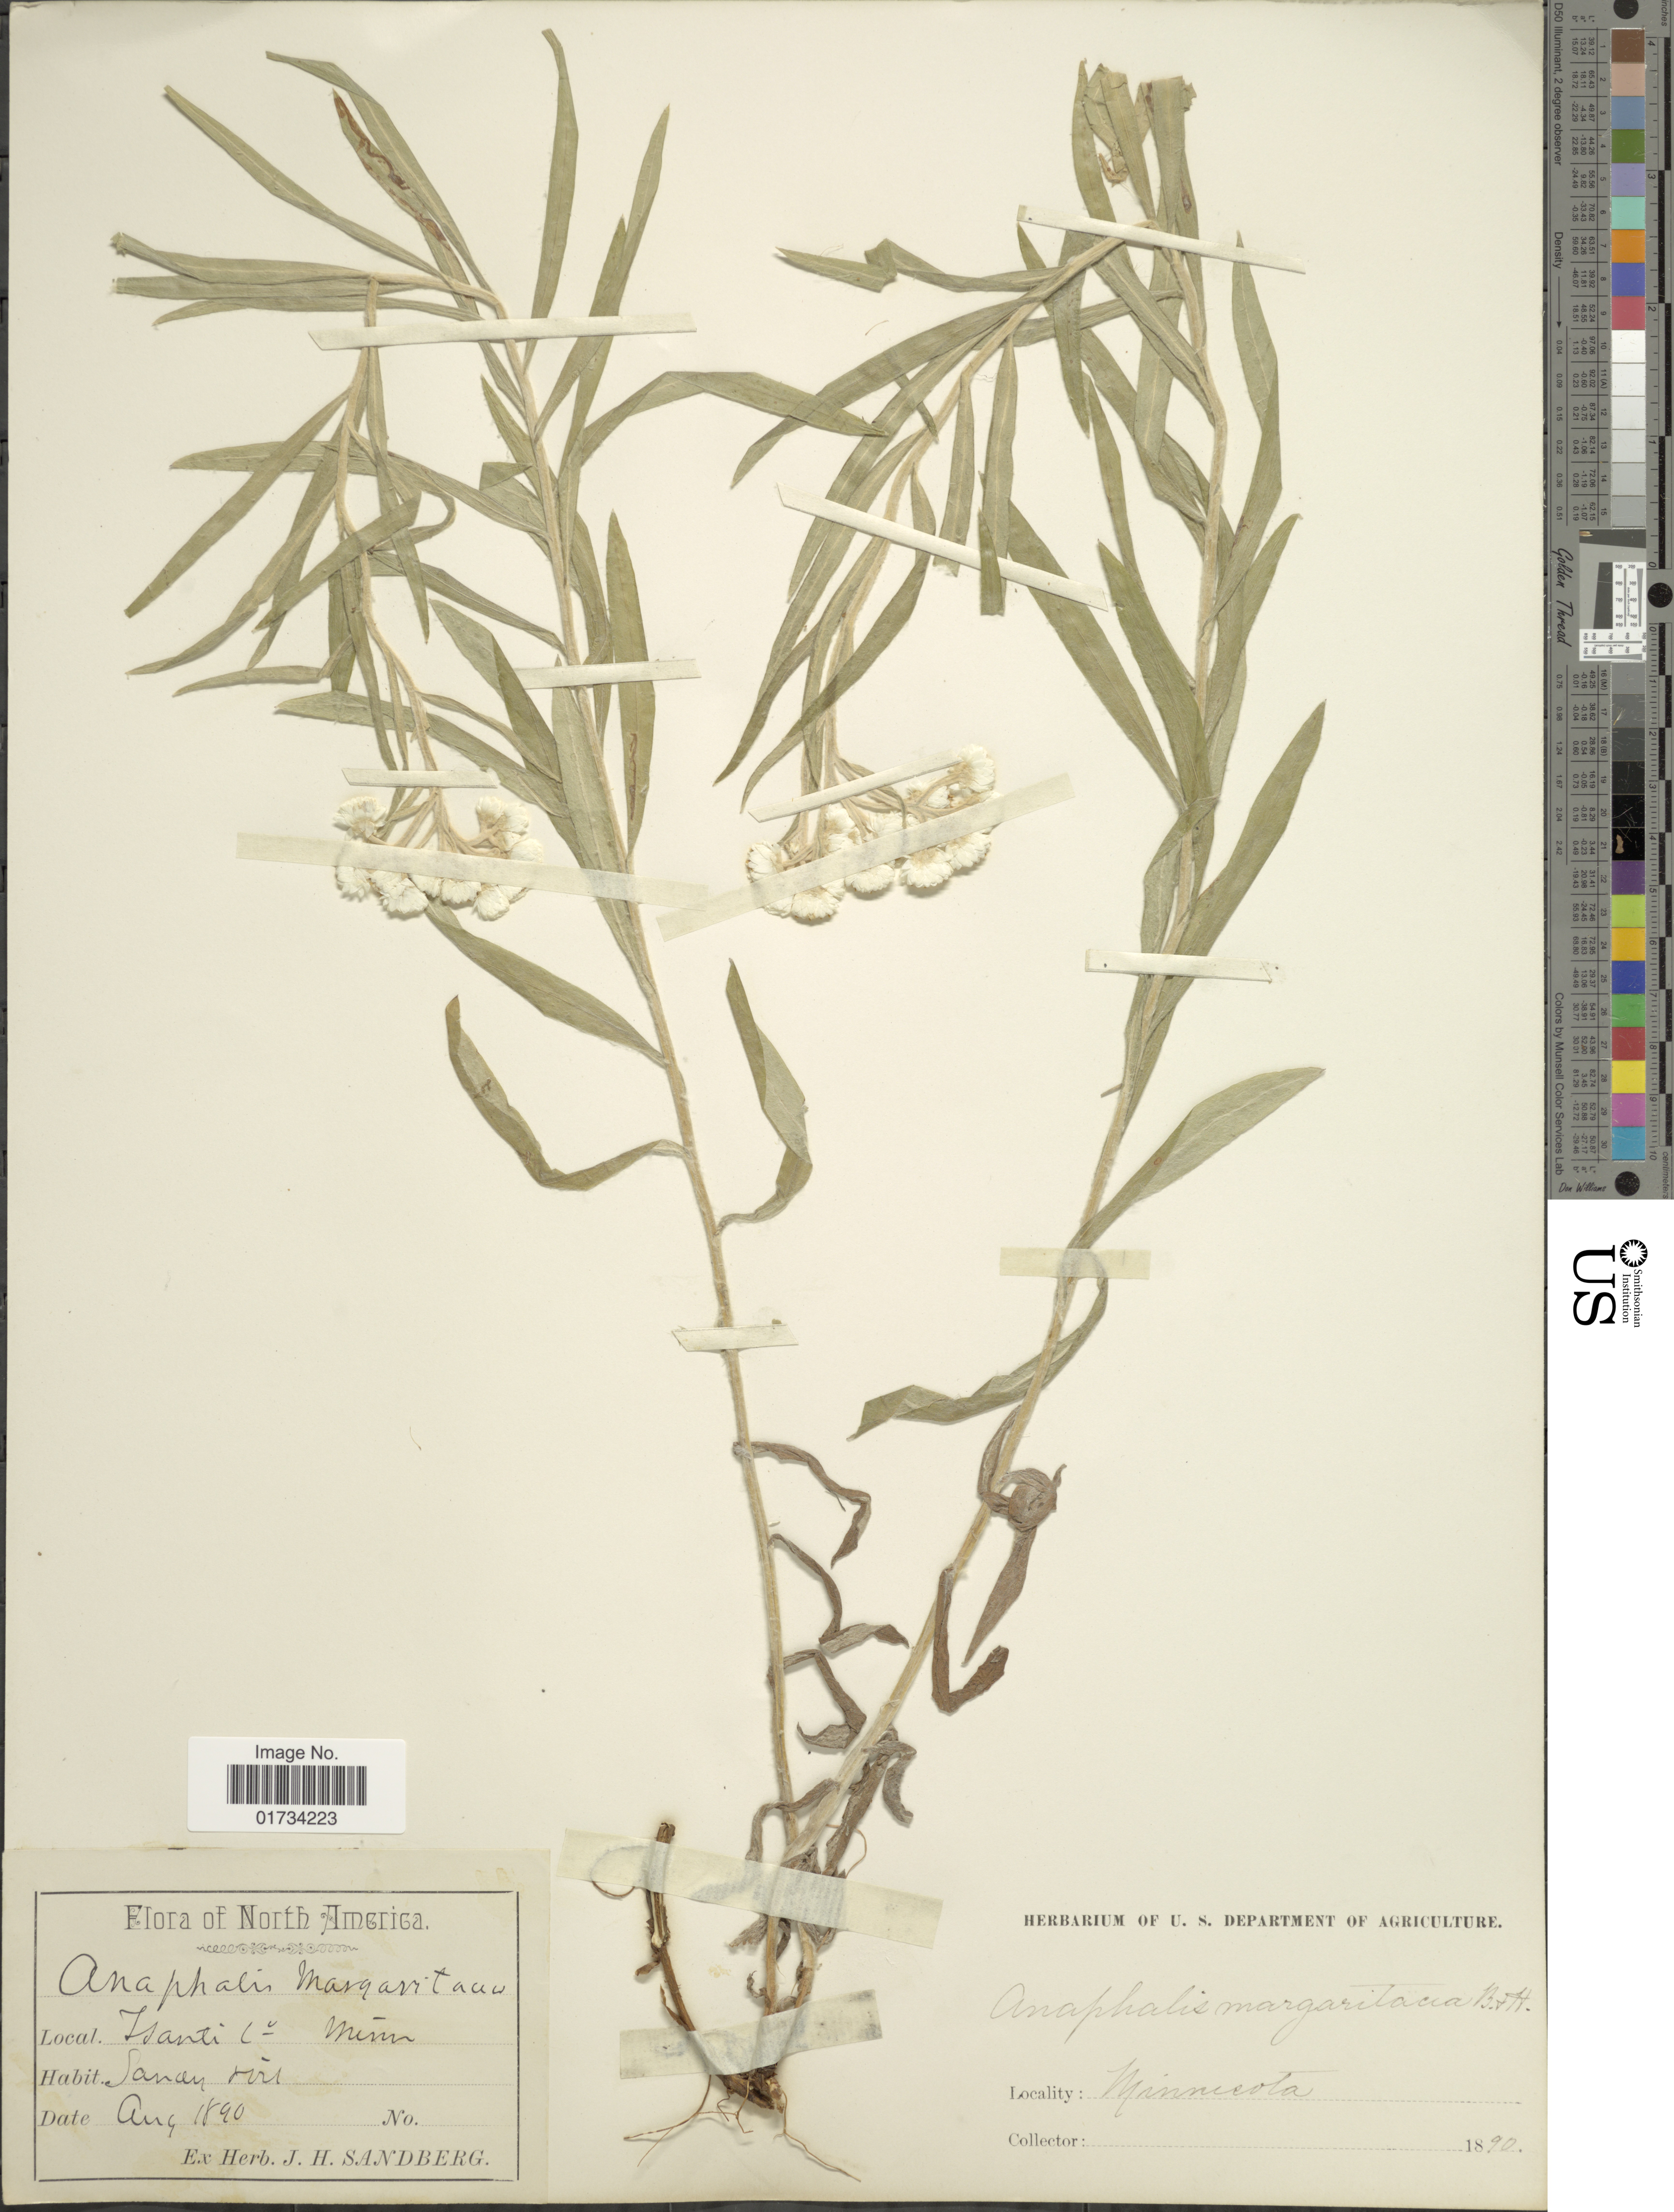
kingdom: Plantae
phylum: Tracheophyta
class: Magnoliopsida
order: Asterales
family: Asteraceae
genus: Anaphalis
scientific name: Anaphalis margaritacea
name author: (L.) Benth. & Hook. f.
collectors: ex. herb. J. H. Sandberg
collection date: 1890-08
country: United States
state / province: Minnesota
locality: North America, Isanti Co., sandy soil